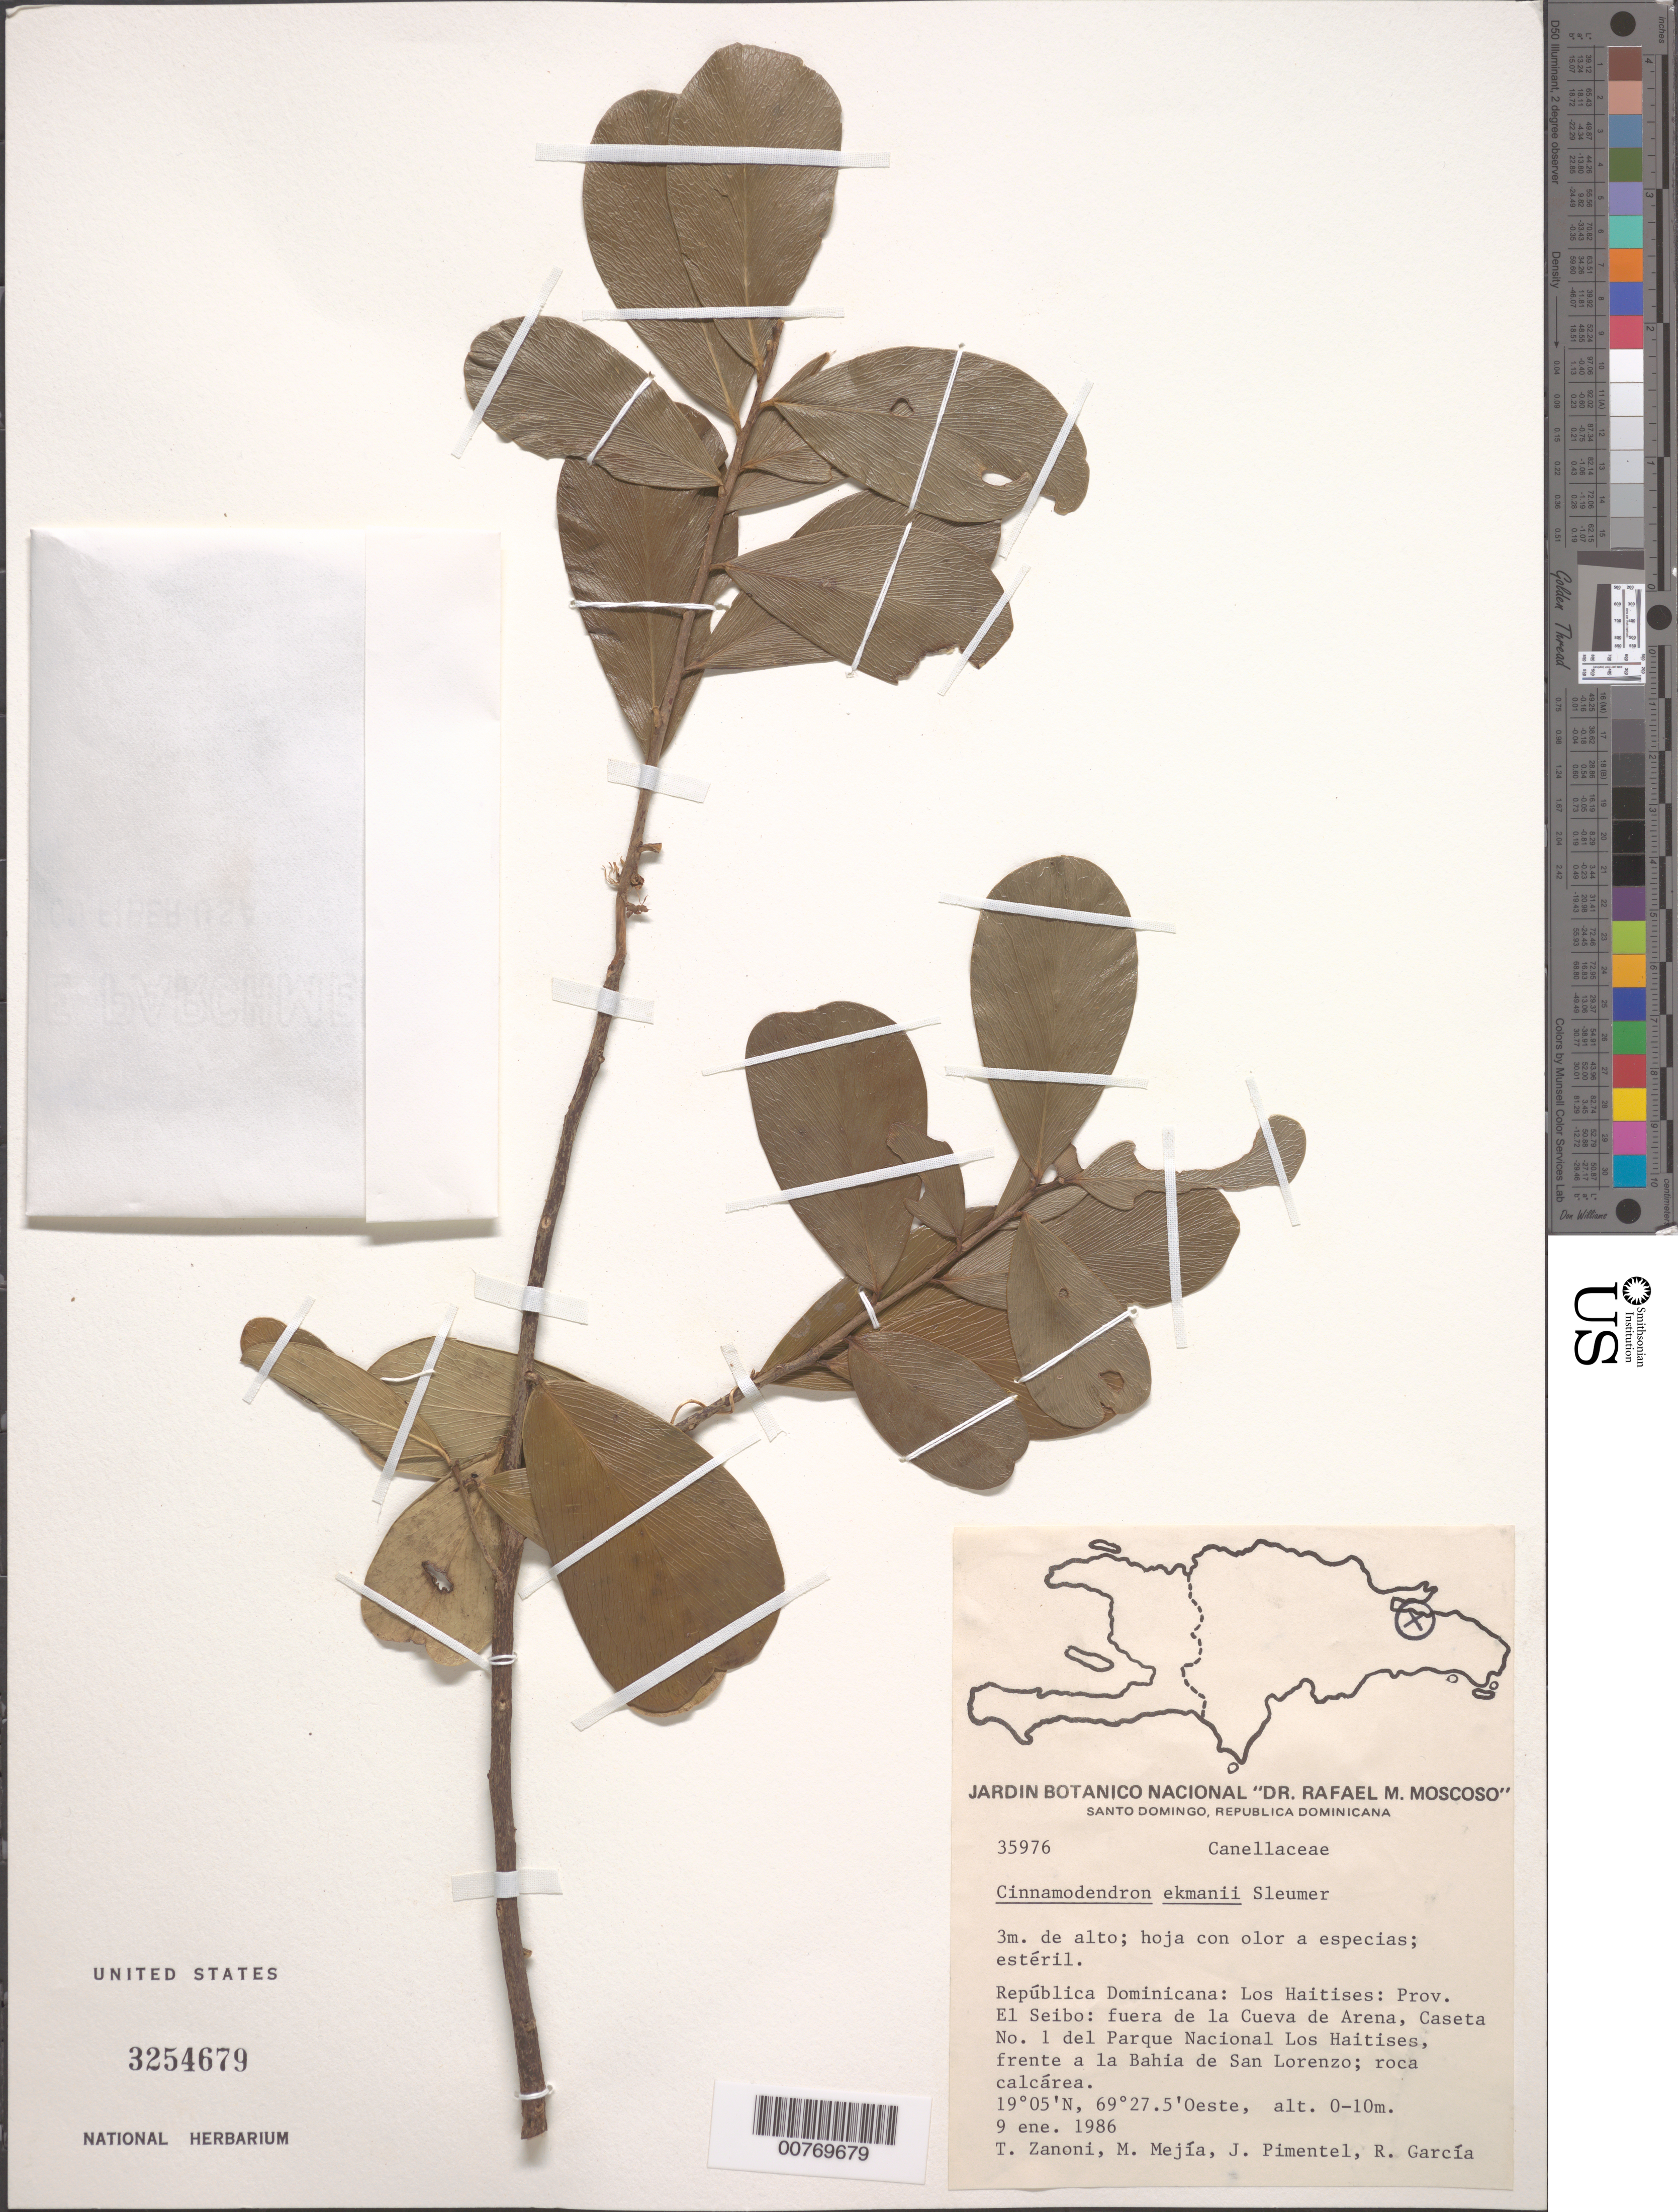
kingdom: Plantae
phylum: Tracheophyta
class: Magnoliopsida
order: Canellales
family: Canellaceae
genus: Cinnamodendron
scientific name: Cinnamodendron ekmanii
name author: Sleumer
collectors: T. A. Zanoni, M. Mejia, J. Pimentel & R. G. García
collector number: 35976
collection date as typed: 09 Jan 1986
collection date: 1986-01-09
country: Dominican Republic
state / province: El Seibo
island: Hispaniola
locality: Los Haitises; out of Cueva de Arena, stall No. 1 from Los Haitises National Park, in front of Bahía San Lorenzo.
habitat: Calcareae rock.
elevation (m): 0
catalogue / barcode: US 3254679